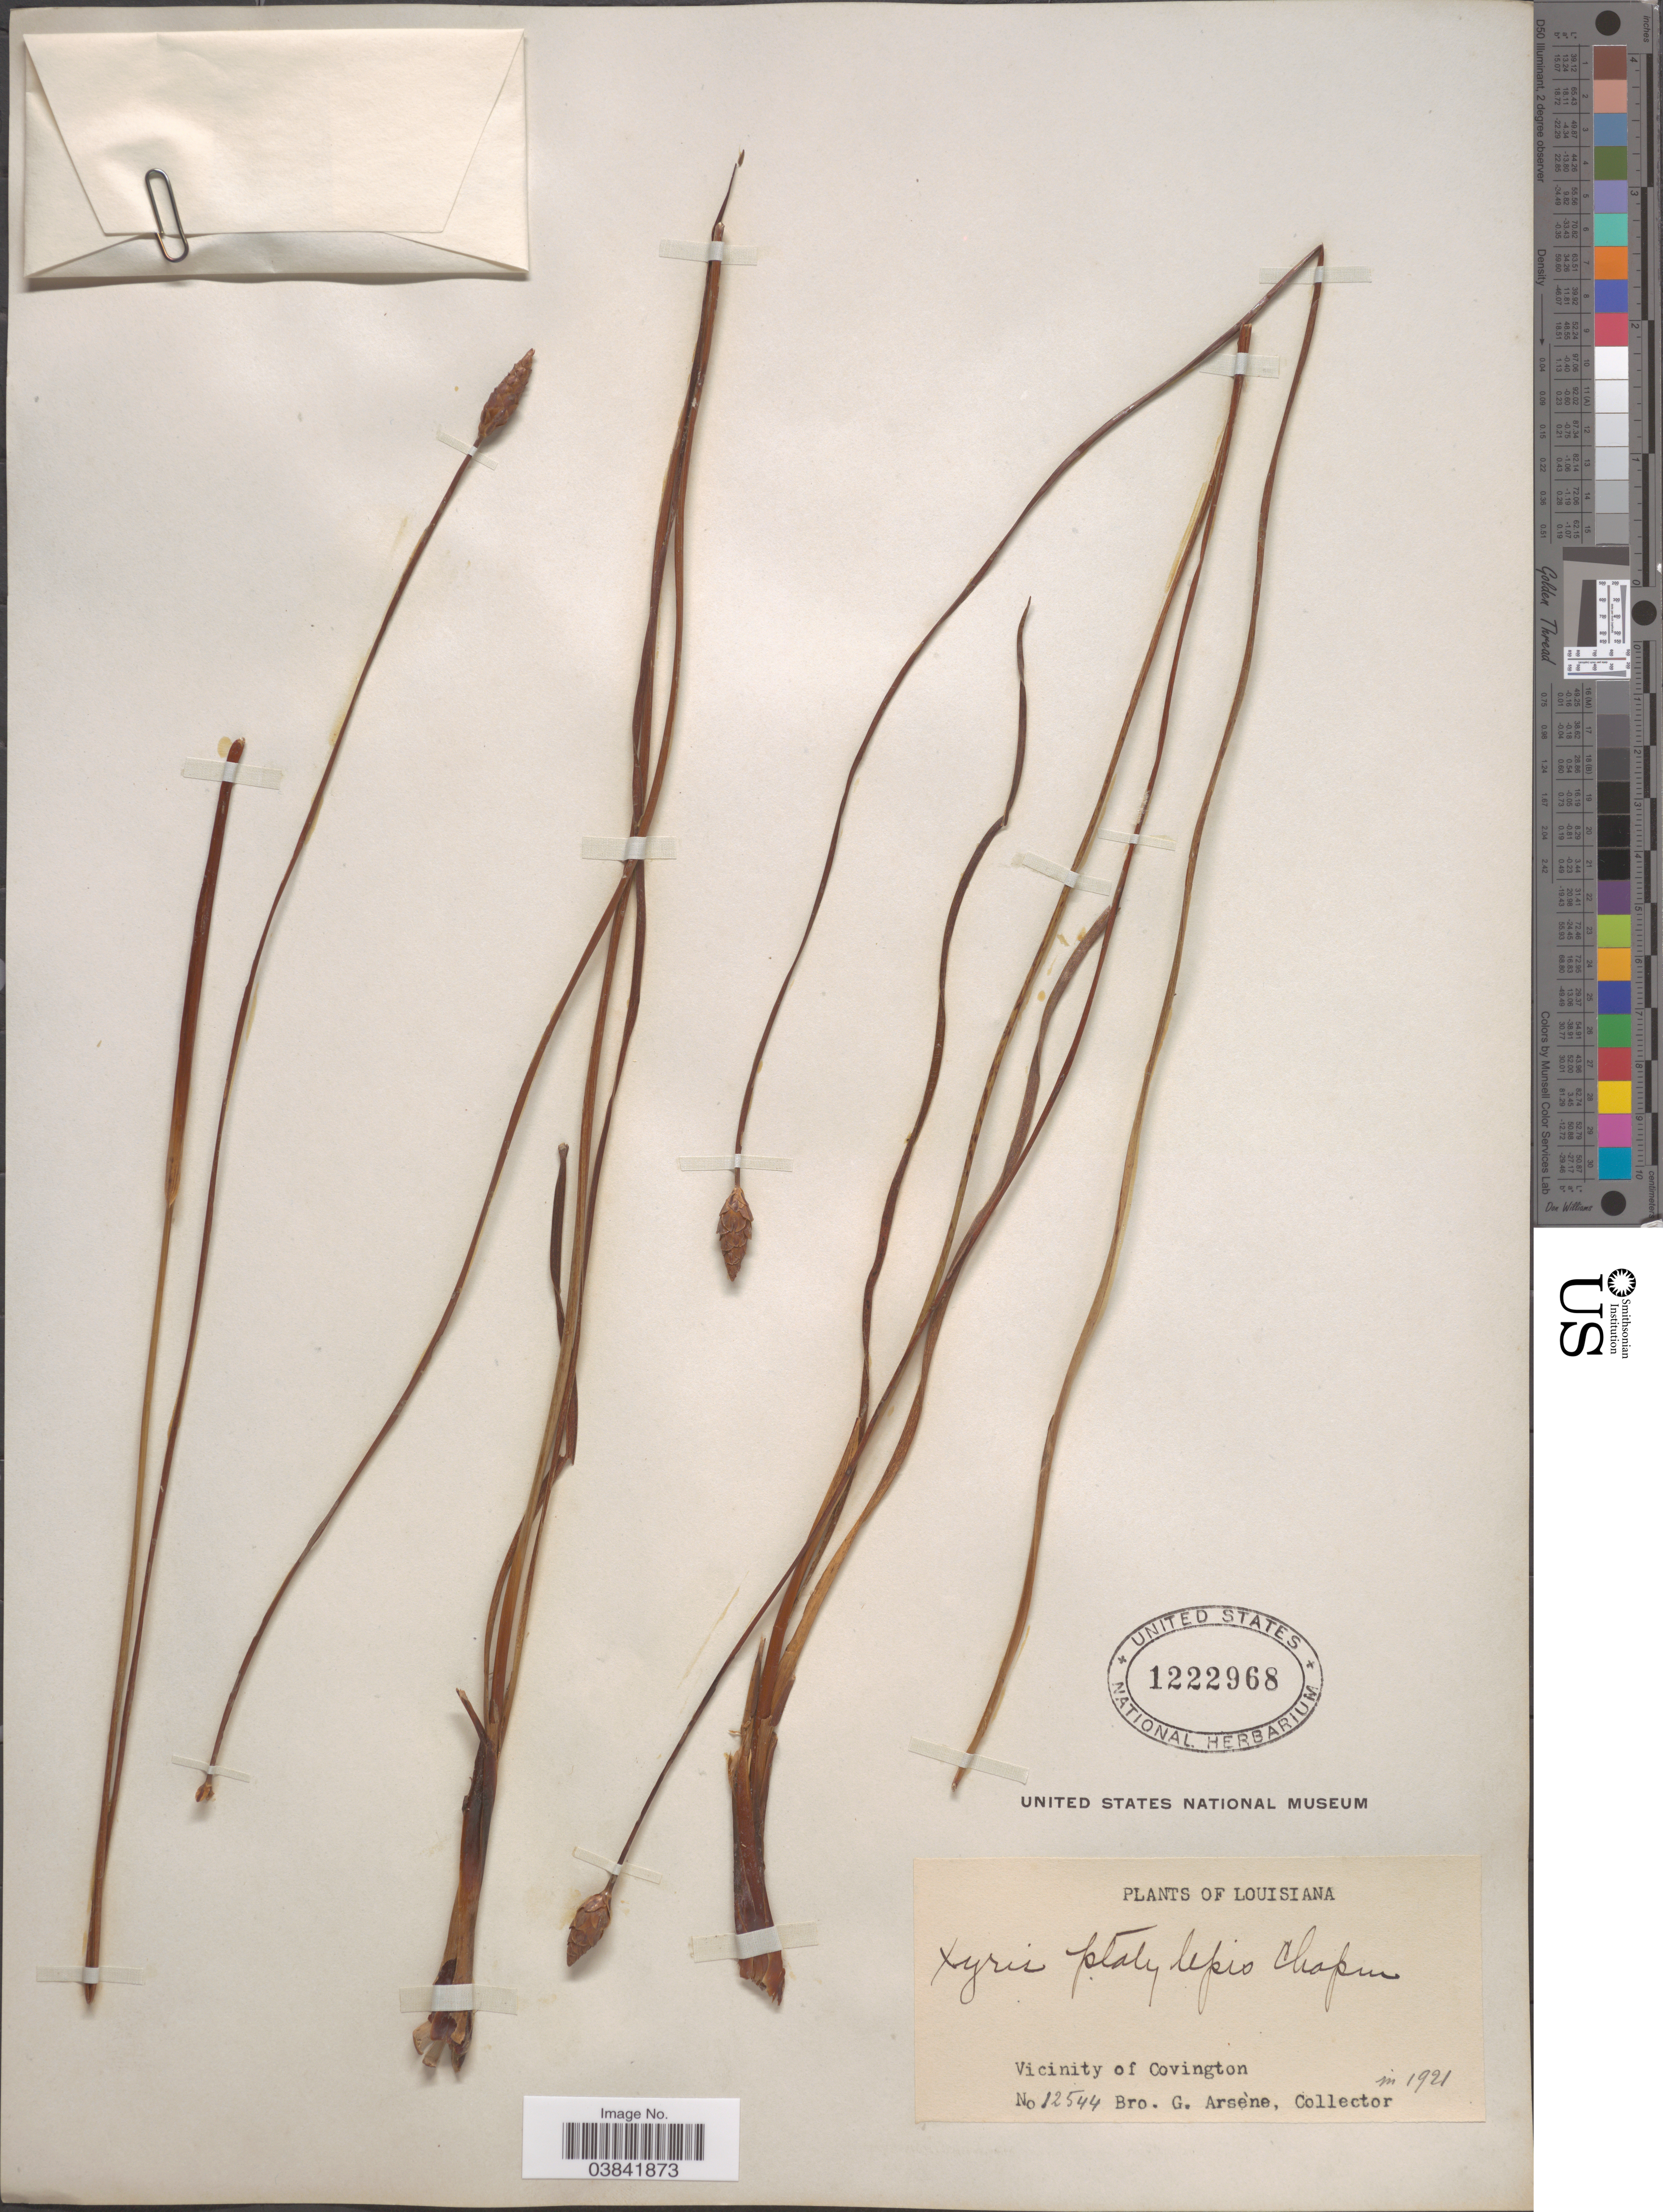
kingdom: Plantae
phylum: Tracheophyta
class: Liliopsida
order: Poales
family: Xyridaceae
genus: Xyris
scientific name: Xyris platylepis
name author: Chapm.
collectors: Bro. G. Arsène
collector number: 12544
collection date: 1921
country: United States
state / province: Louisiana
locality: Vicinity of Covington.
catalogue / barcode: US 1222968